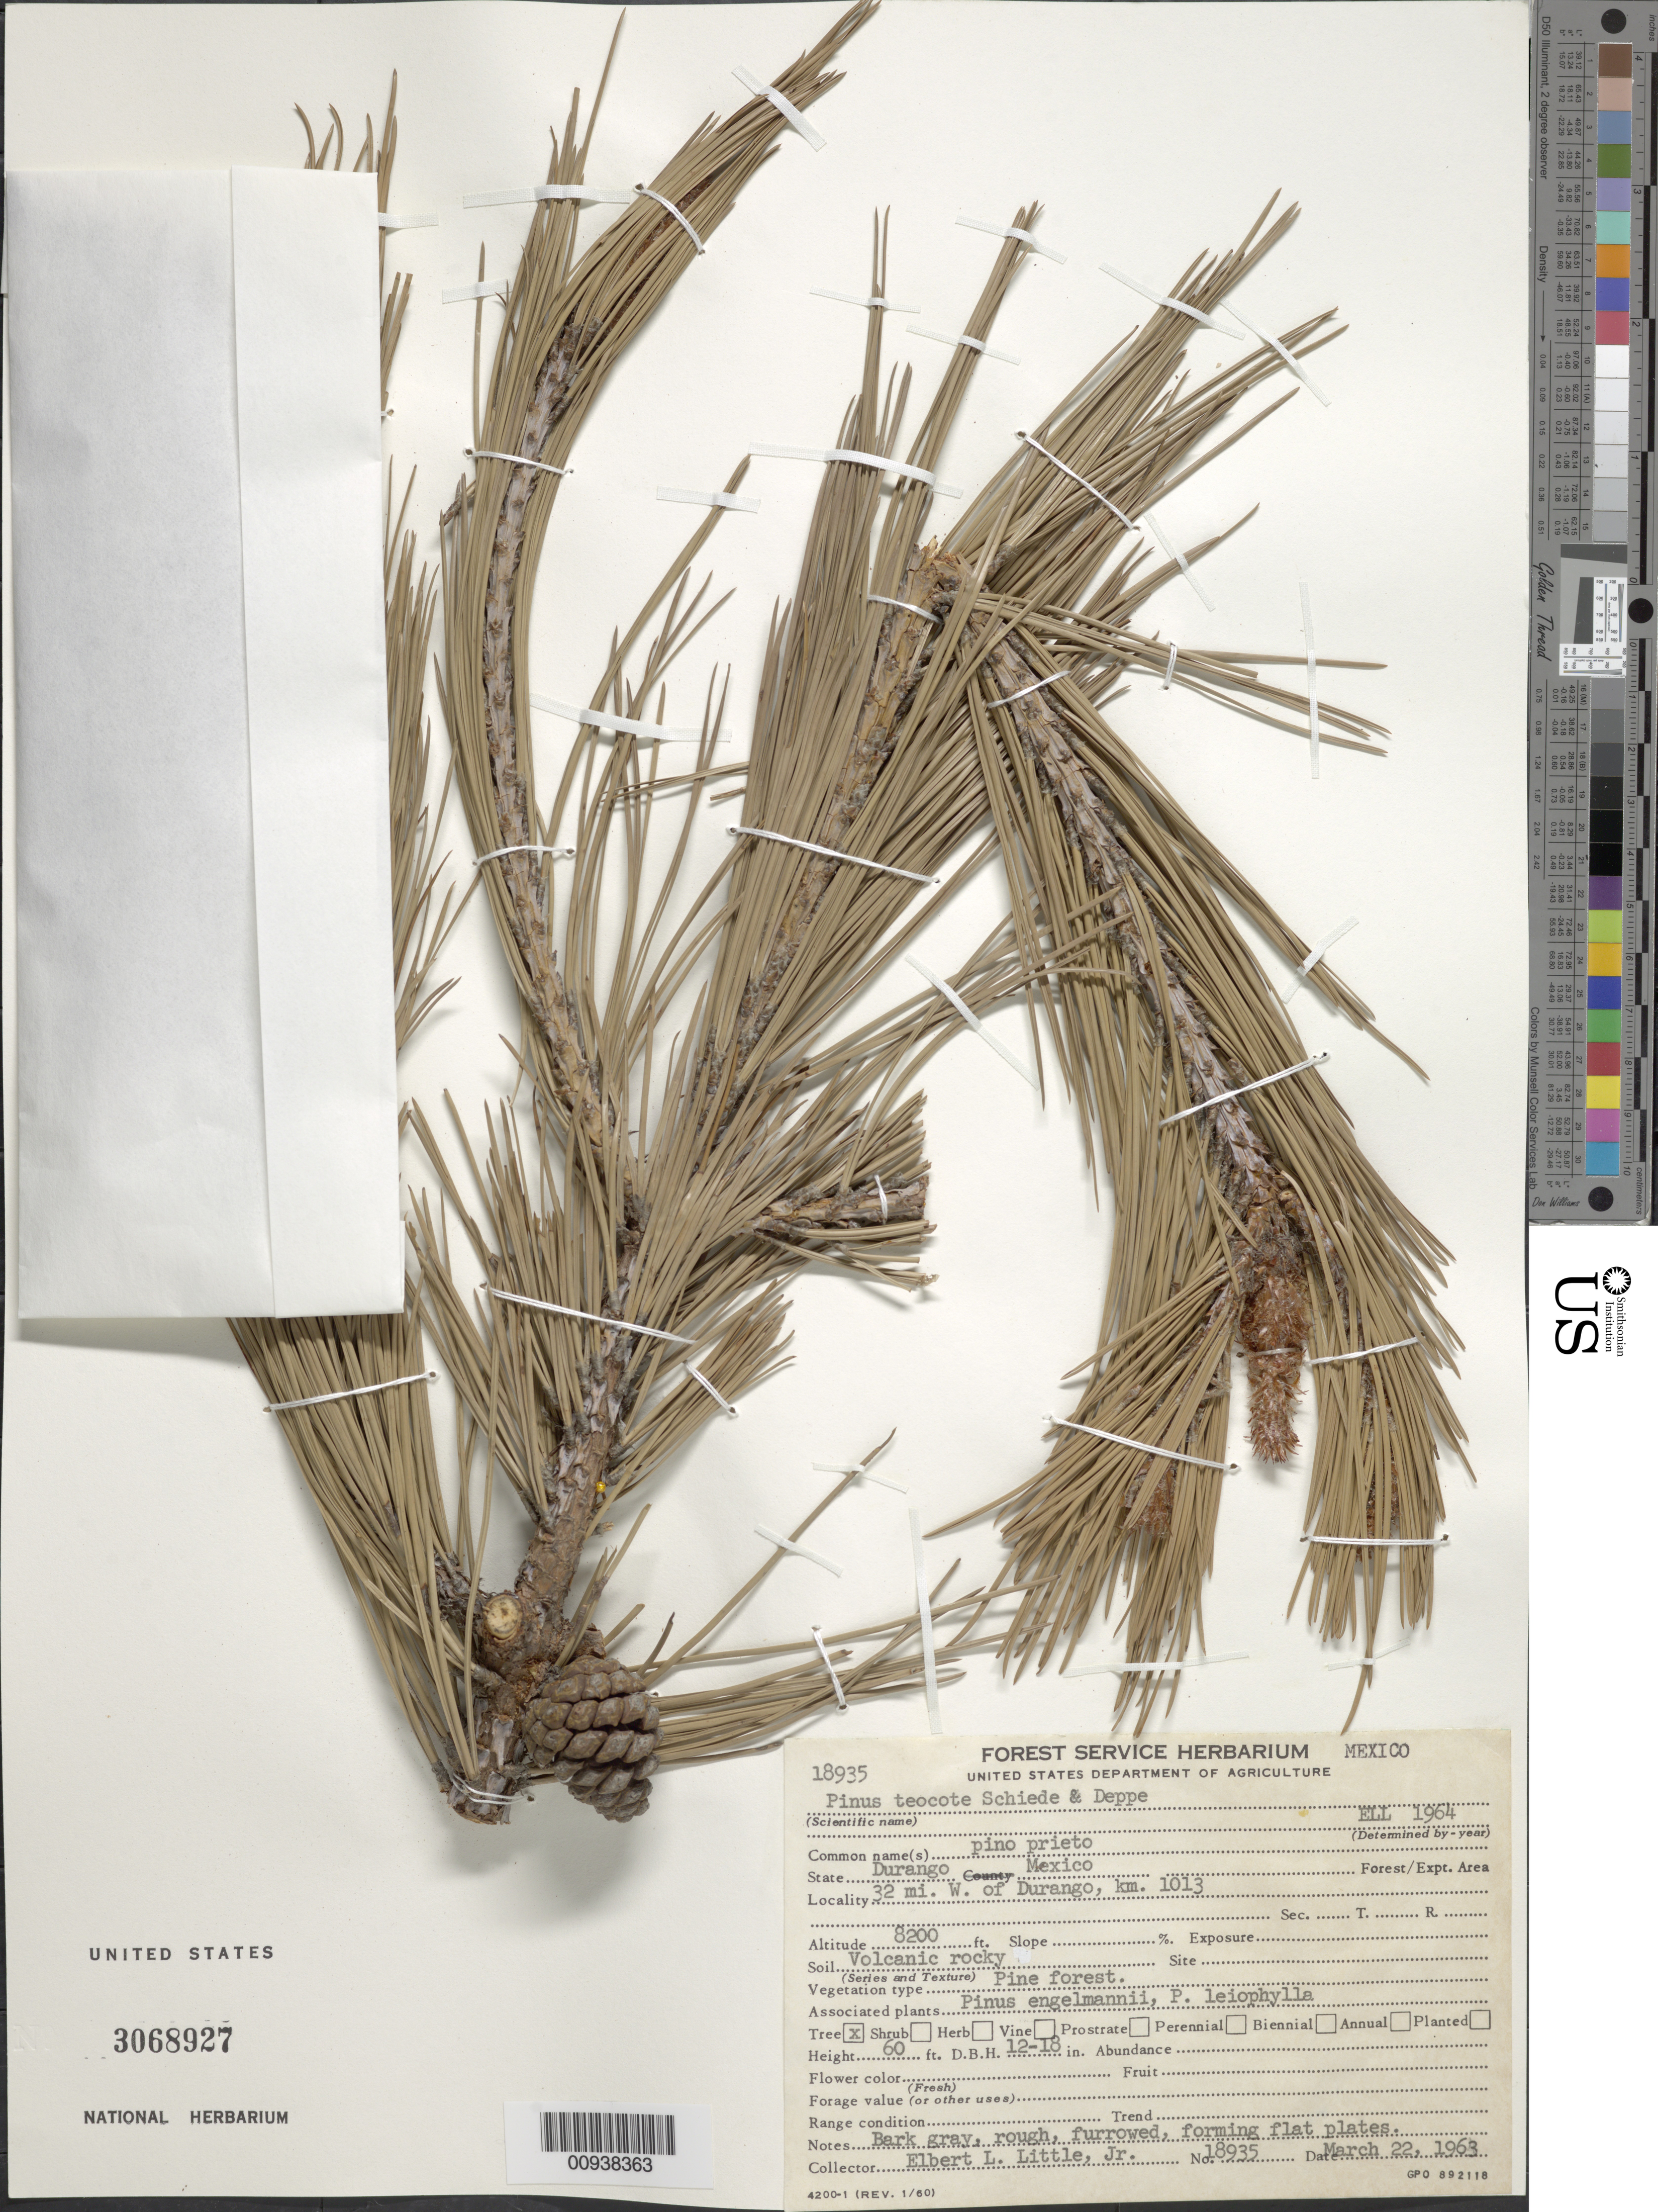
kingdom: Plantae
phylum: Tracheophyta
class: Pinopsida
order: Pinales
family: Pinaceae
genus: Pinus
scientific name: Pinus teocote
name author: Schltdl. & Cham.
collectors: E. L. Little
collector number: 18935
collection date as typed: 22 Mar 1963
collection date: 1963-03-22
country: Mexico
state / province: Durango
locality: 32 mi. W of Durango, km. 1013.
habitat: Pine forest. Soil Volcanic rocky. Associated plants Pinus engelmannii, P. leiophylla.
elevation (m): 2499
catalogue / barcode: US 3068927